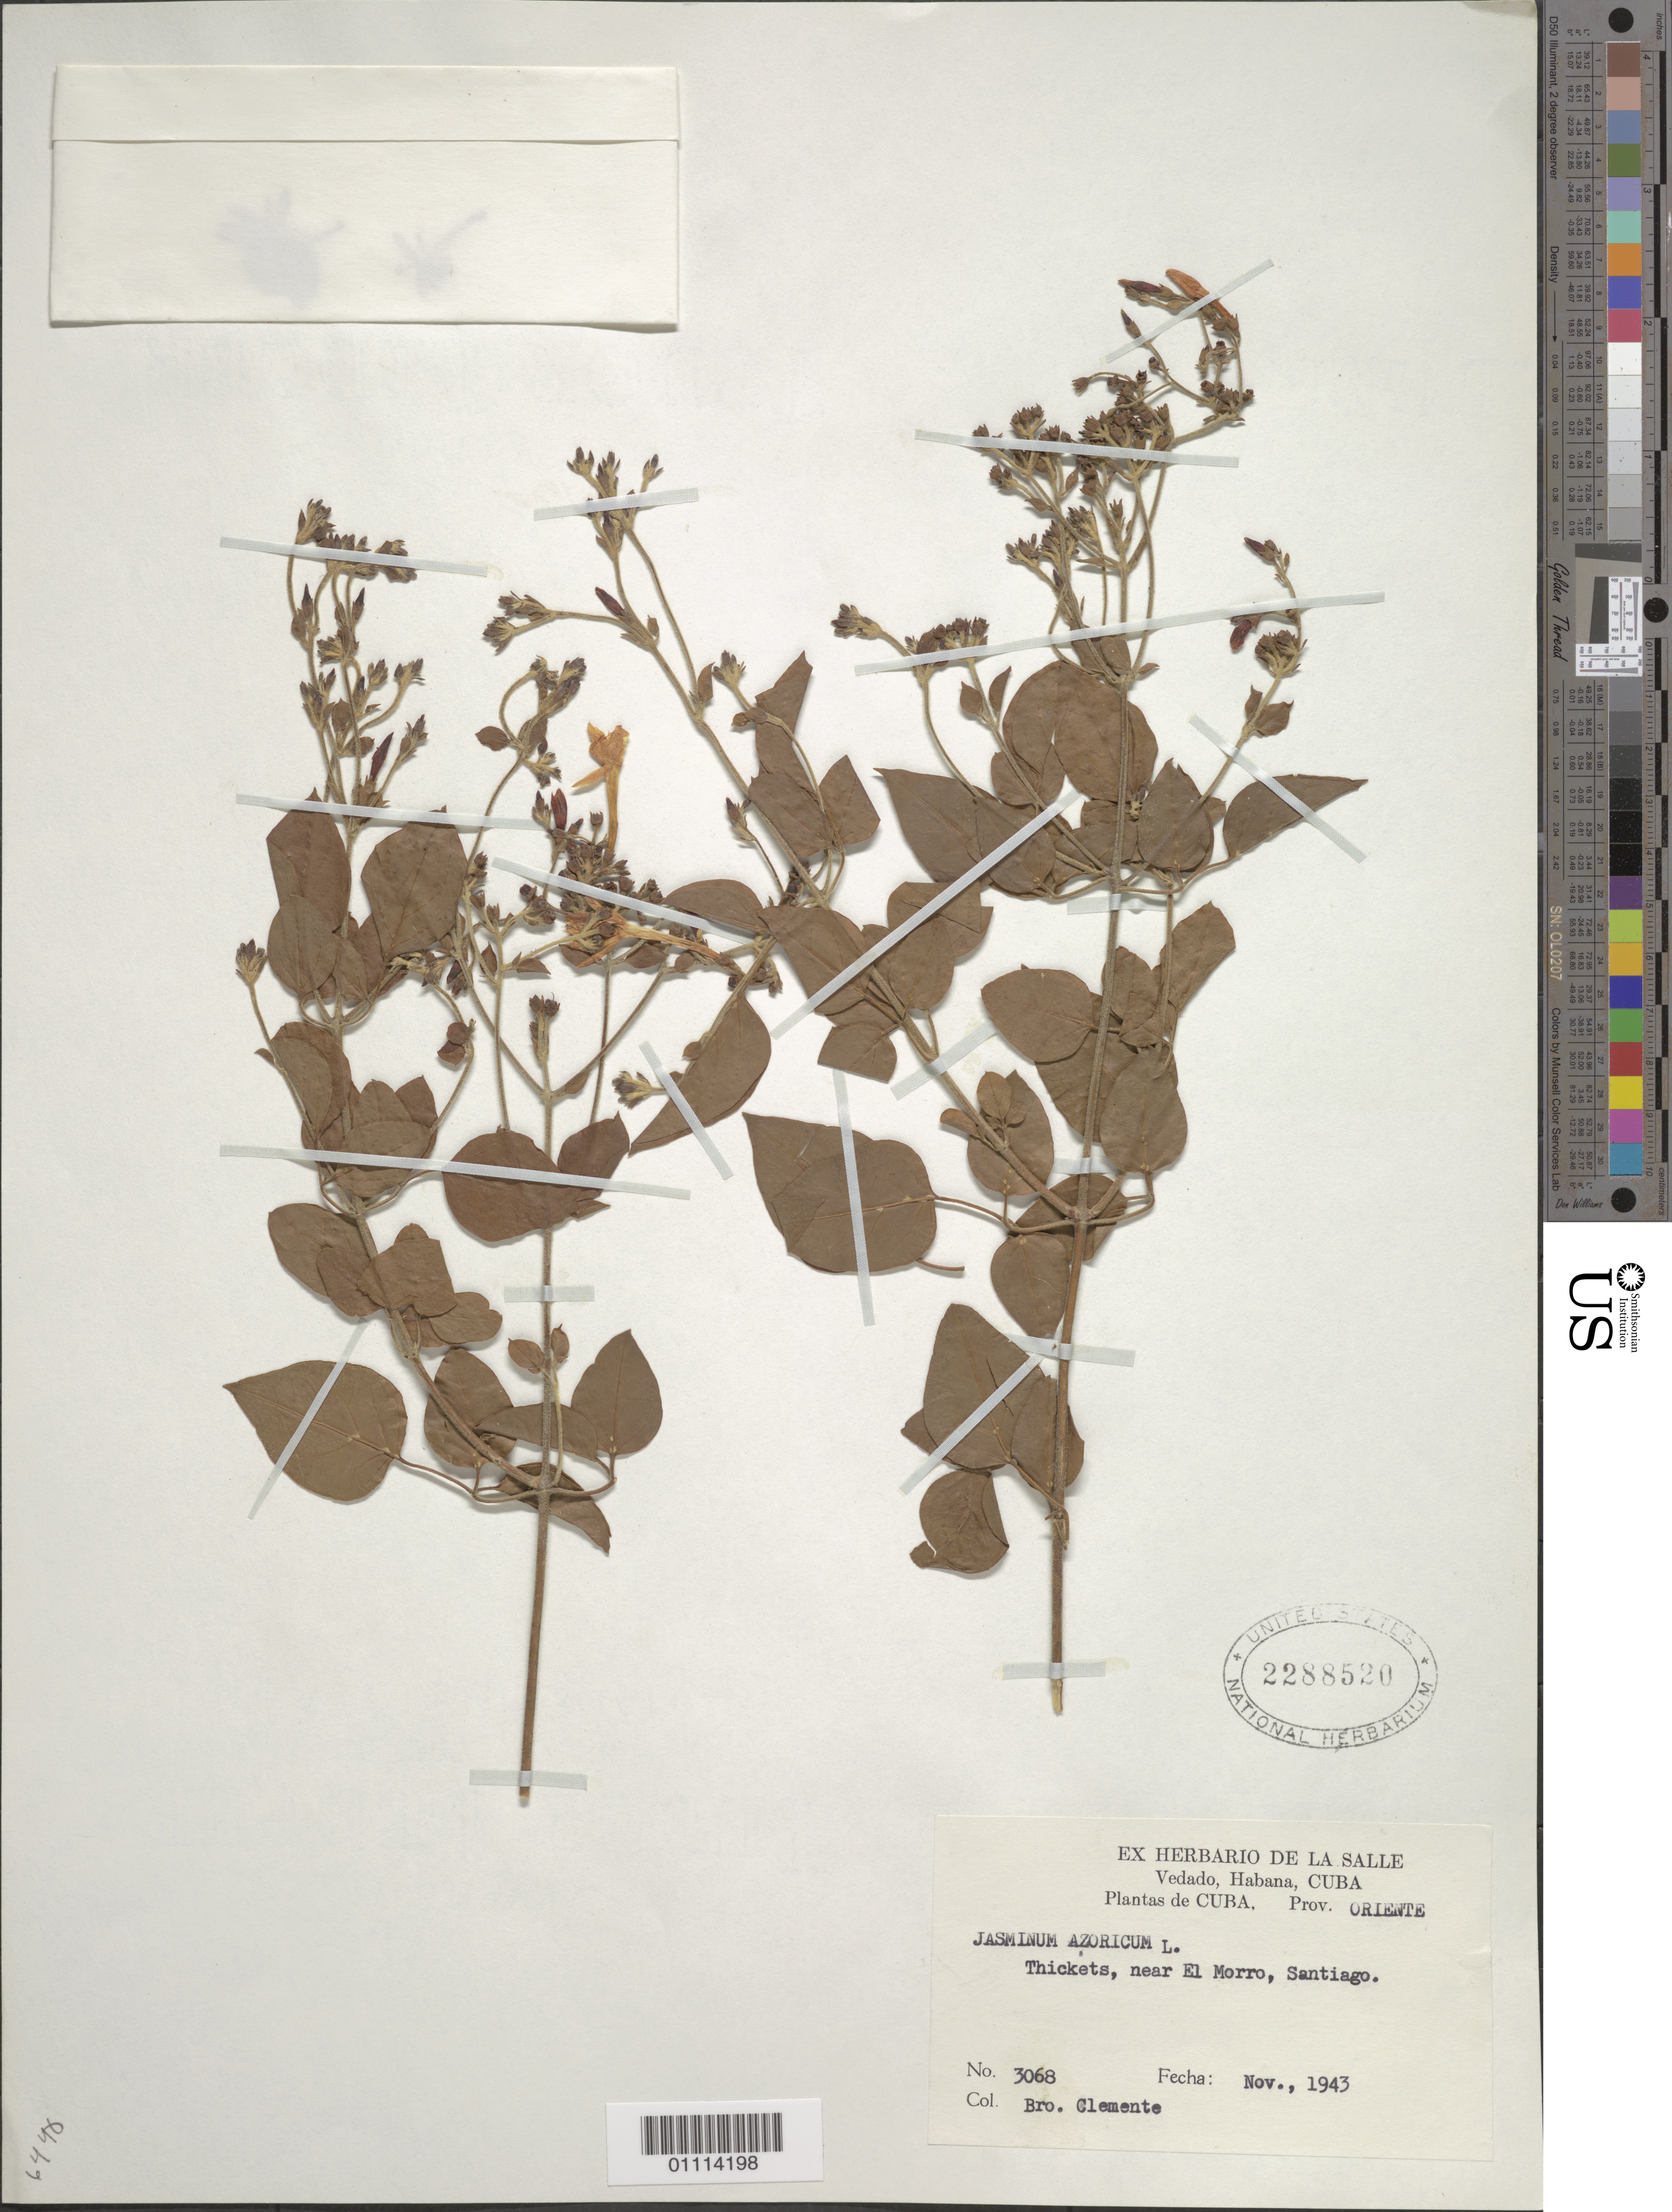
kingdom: Plantae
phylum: Tracheophyta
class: Magnoliopsida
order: Lamiales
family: Oleaceae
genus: Jasminum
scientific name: Jasminum azoricum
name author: L.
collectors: B. Clement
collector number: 3068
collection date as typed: Nov 1943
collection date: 1943-11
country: Cuba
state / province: Santiago de Cuba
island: Cuba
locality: Thickets, near El Morro, Santiago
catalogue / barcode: US 2288520